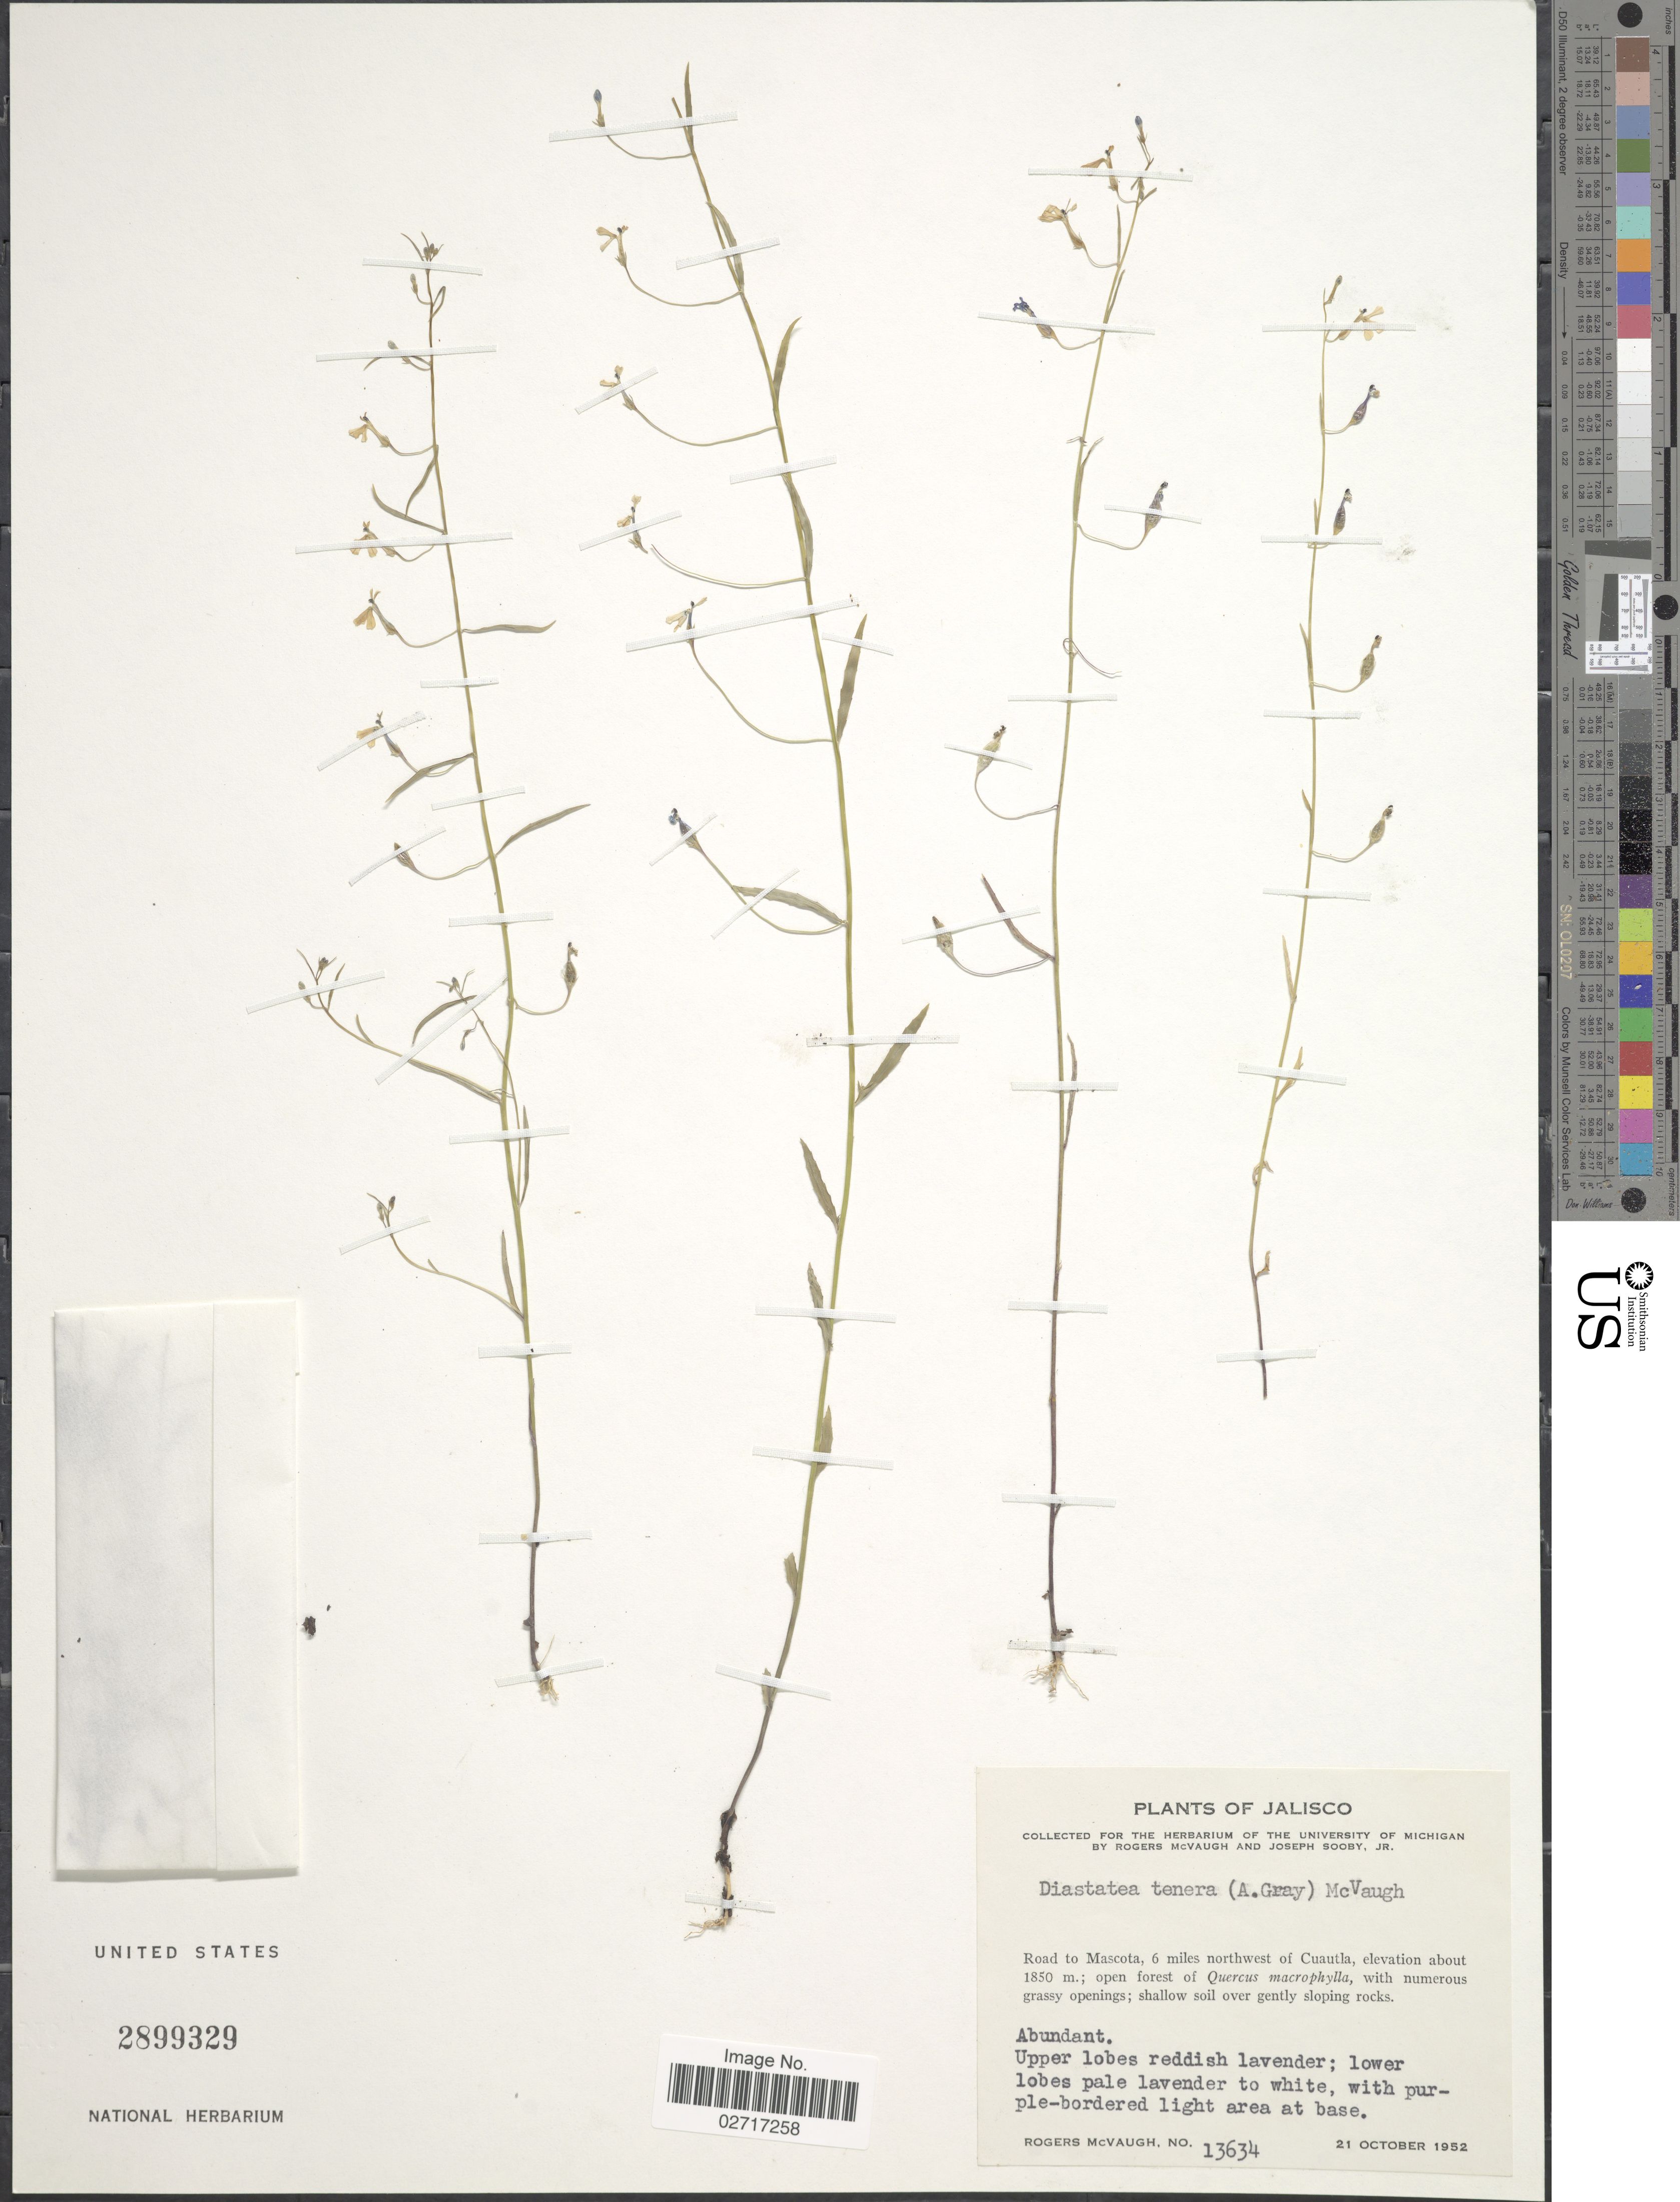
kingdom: Plantae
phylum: Tracheophyta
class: Magnoliopsida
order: Asterales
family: Campanulaceae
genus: Diastatea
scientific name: Diastatea tenera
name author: (A. Gray) McVaugh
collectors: R. McVaugh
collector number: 13634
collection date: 1952-10-21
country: Mexico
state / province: Jalisco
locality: Road to Mascota, 5 miles northwest of Cuautla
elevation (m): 1850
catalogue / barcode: US 2899329